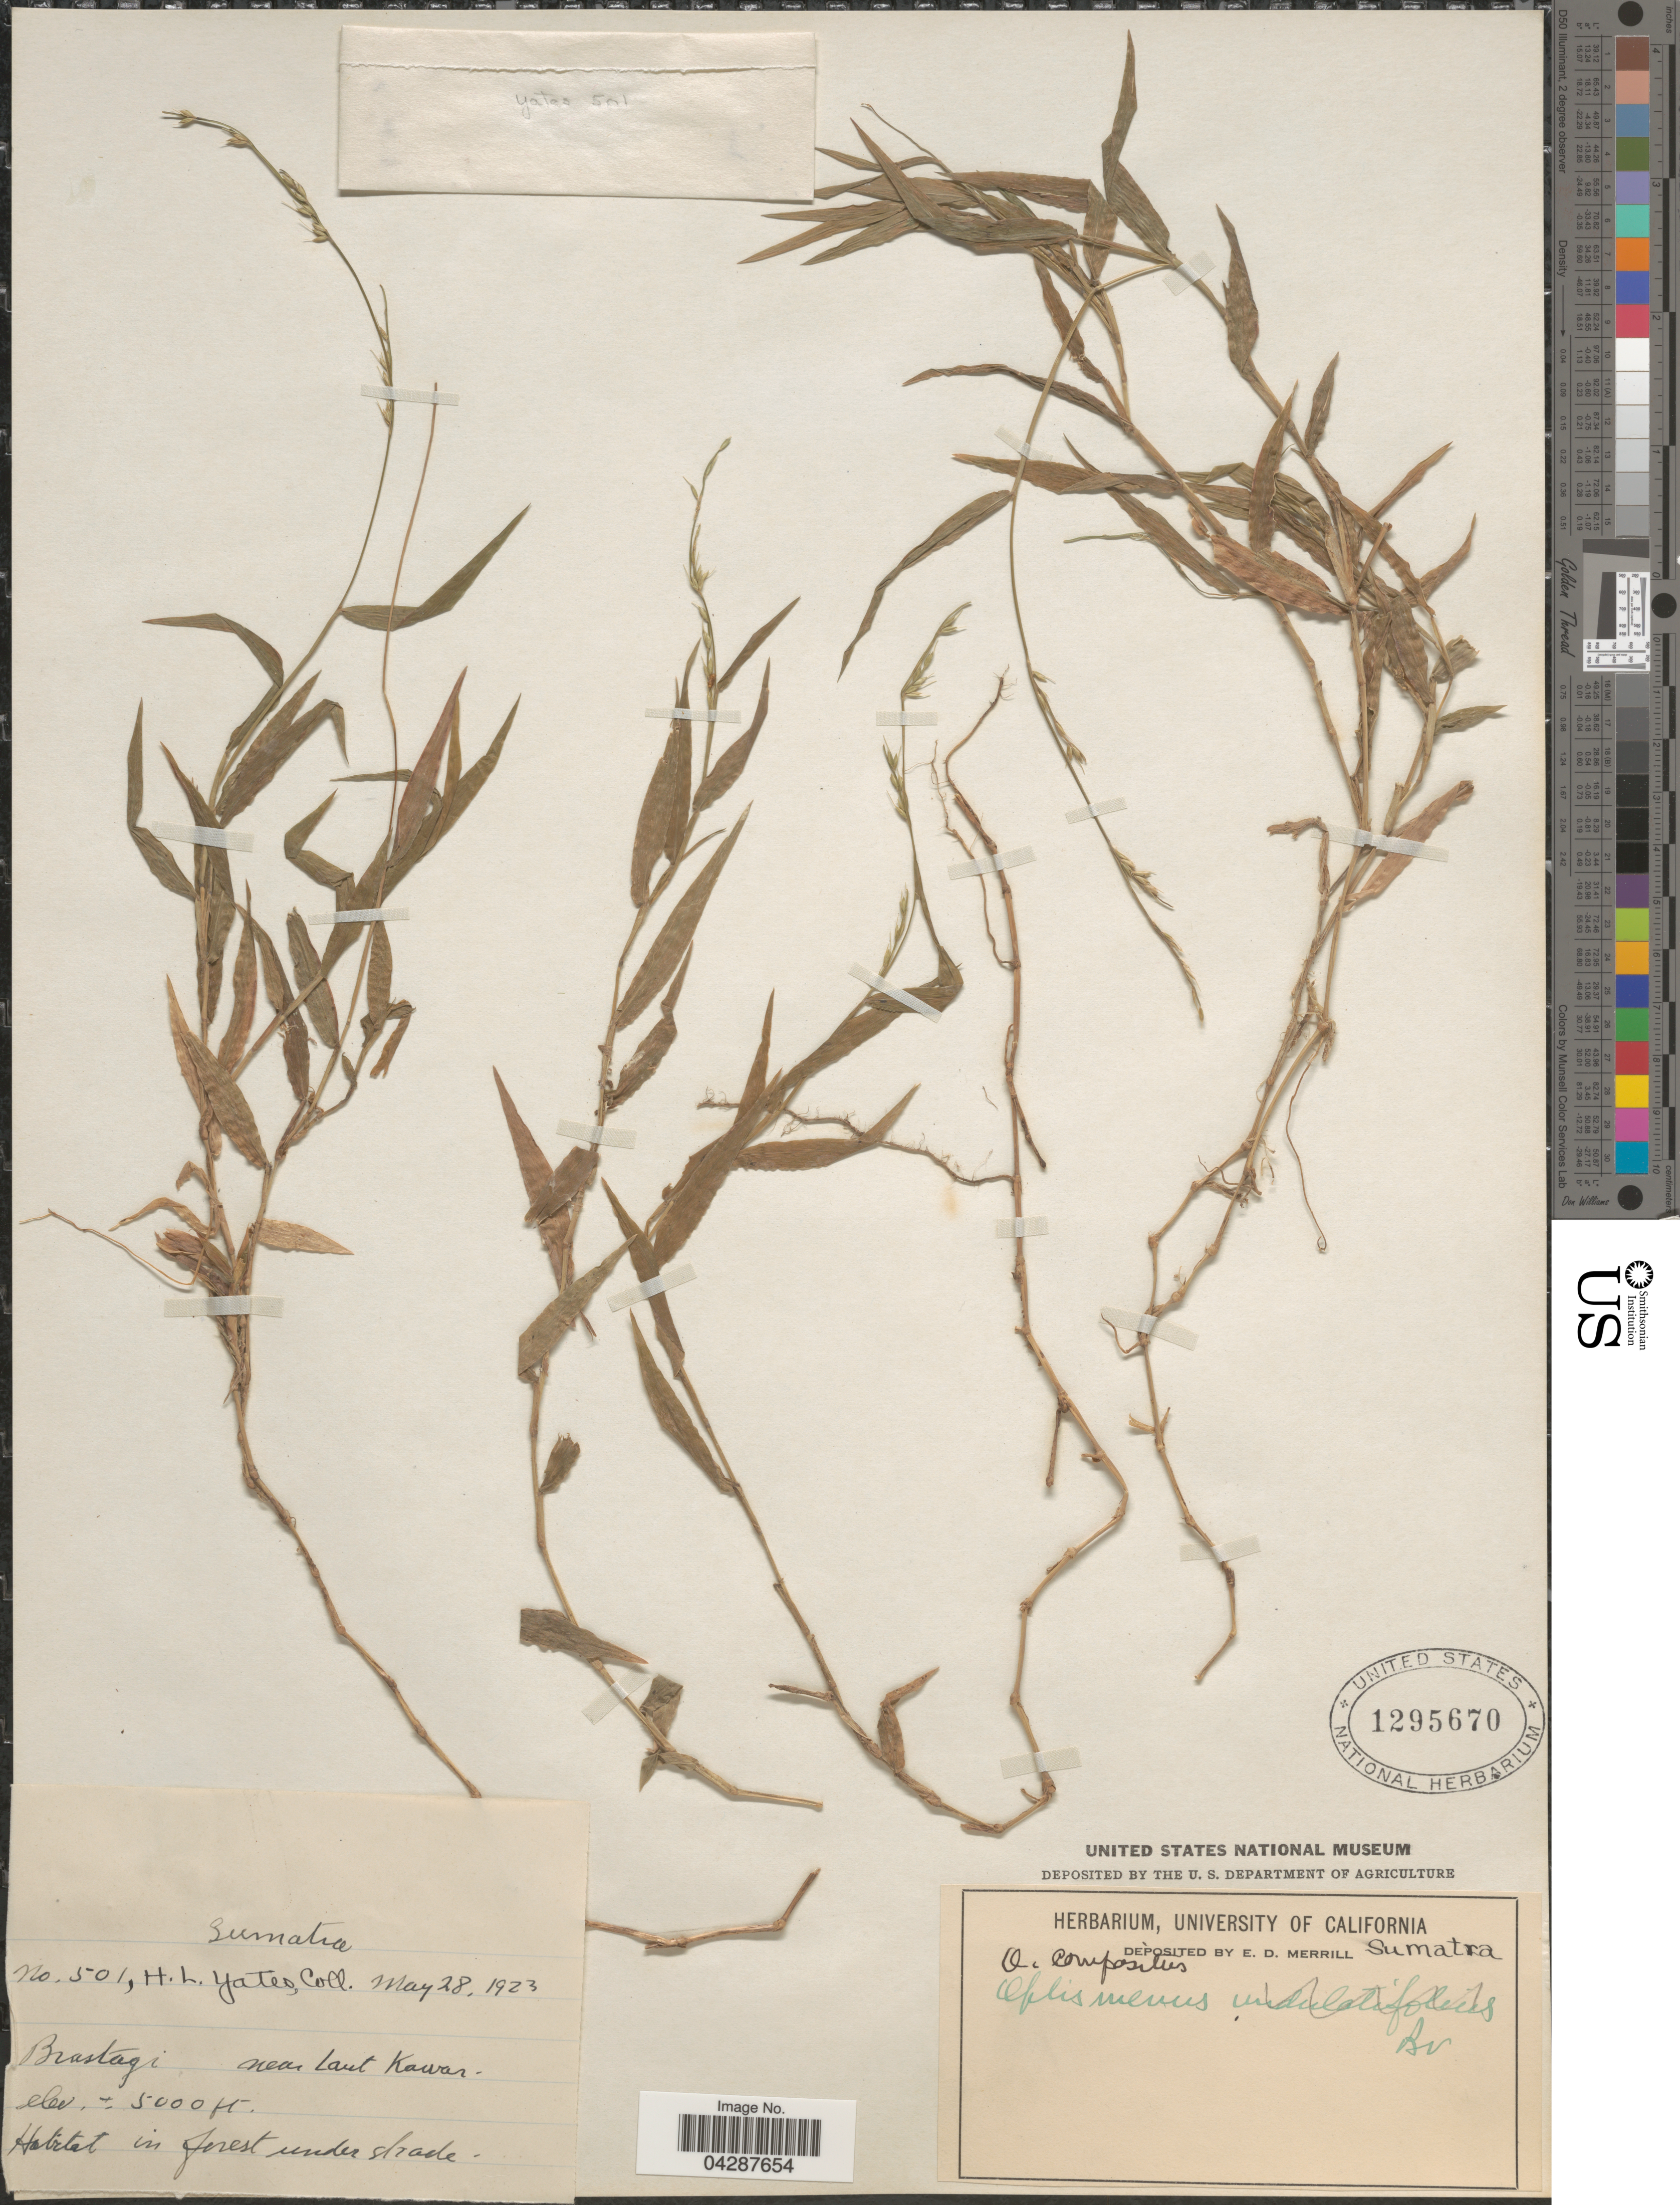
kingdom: Plantae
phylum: Tracheophyta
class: Liliopsida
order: Poales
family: Poaceae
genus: Oplismenus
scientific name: Oplismenus sp.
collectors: H. Yates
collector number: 501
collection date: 1923-05-28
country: Indonesia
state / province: Sumatra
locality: Brastagi near Laut Kawar.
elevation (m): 1524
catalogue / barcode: US 1295670